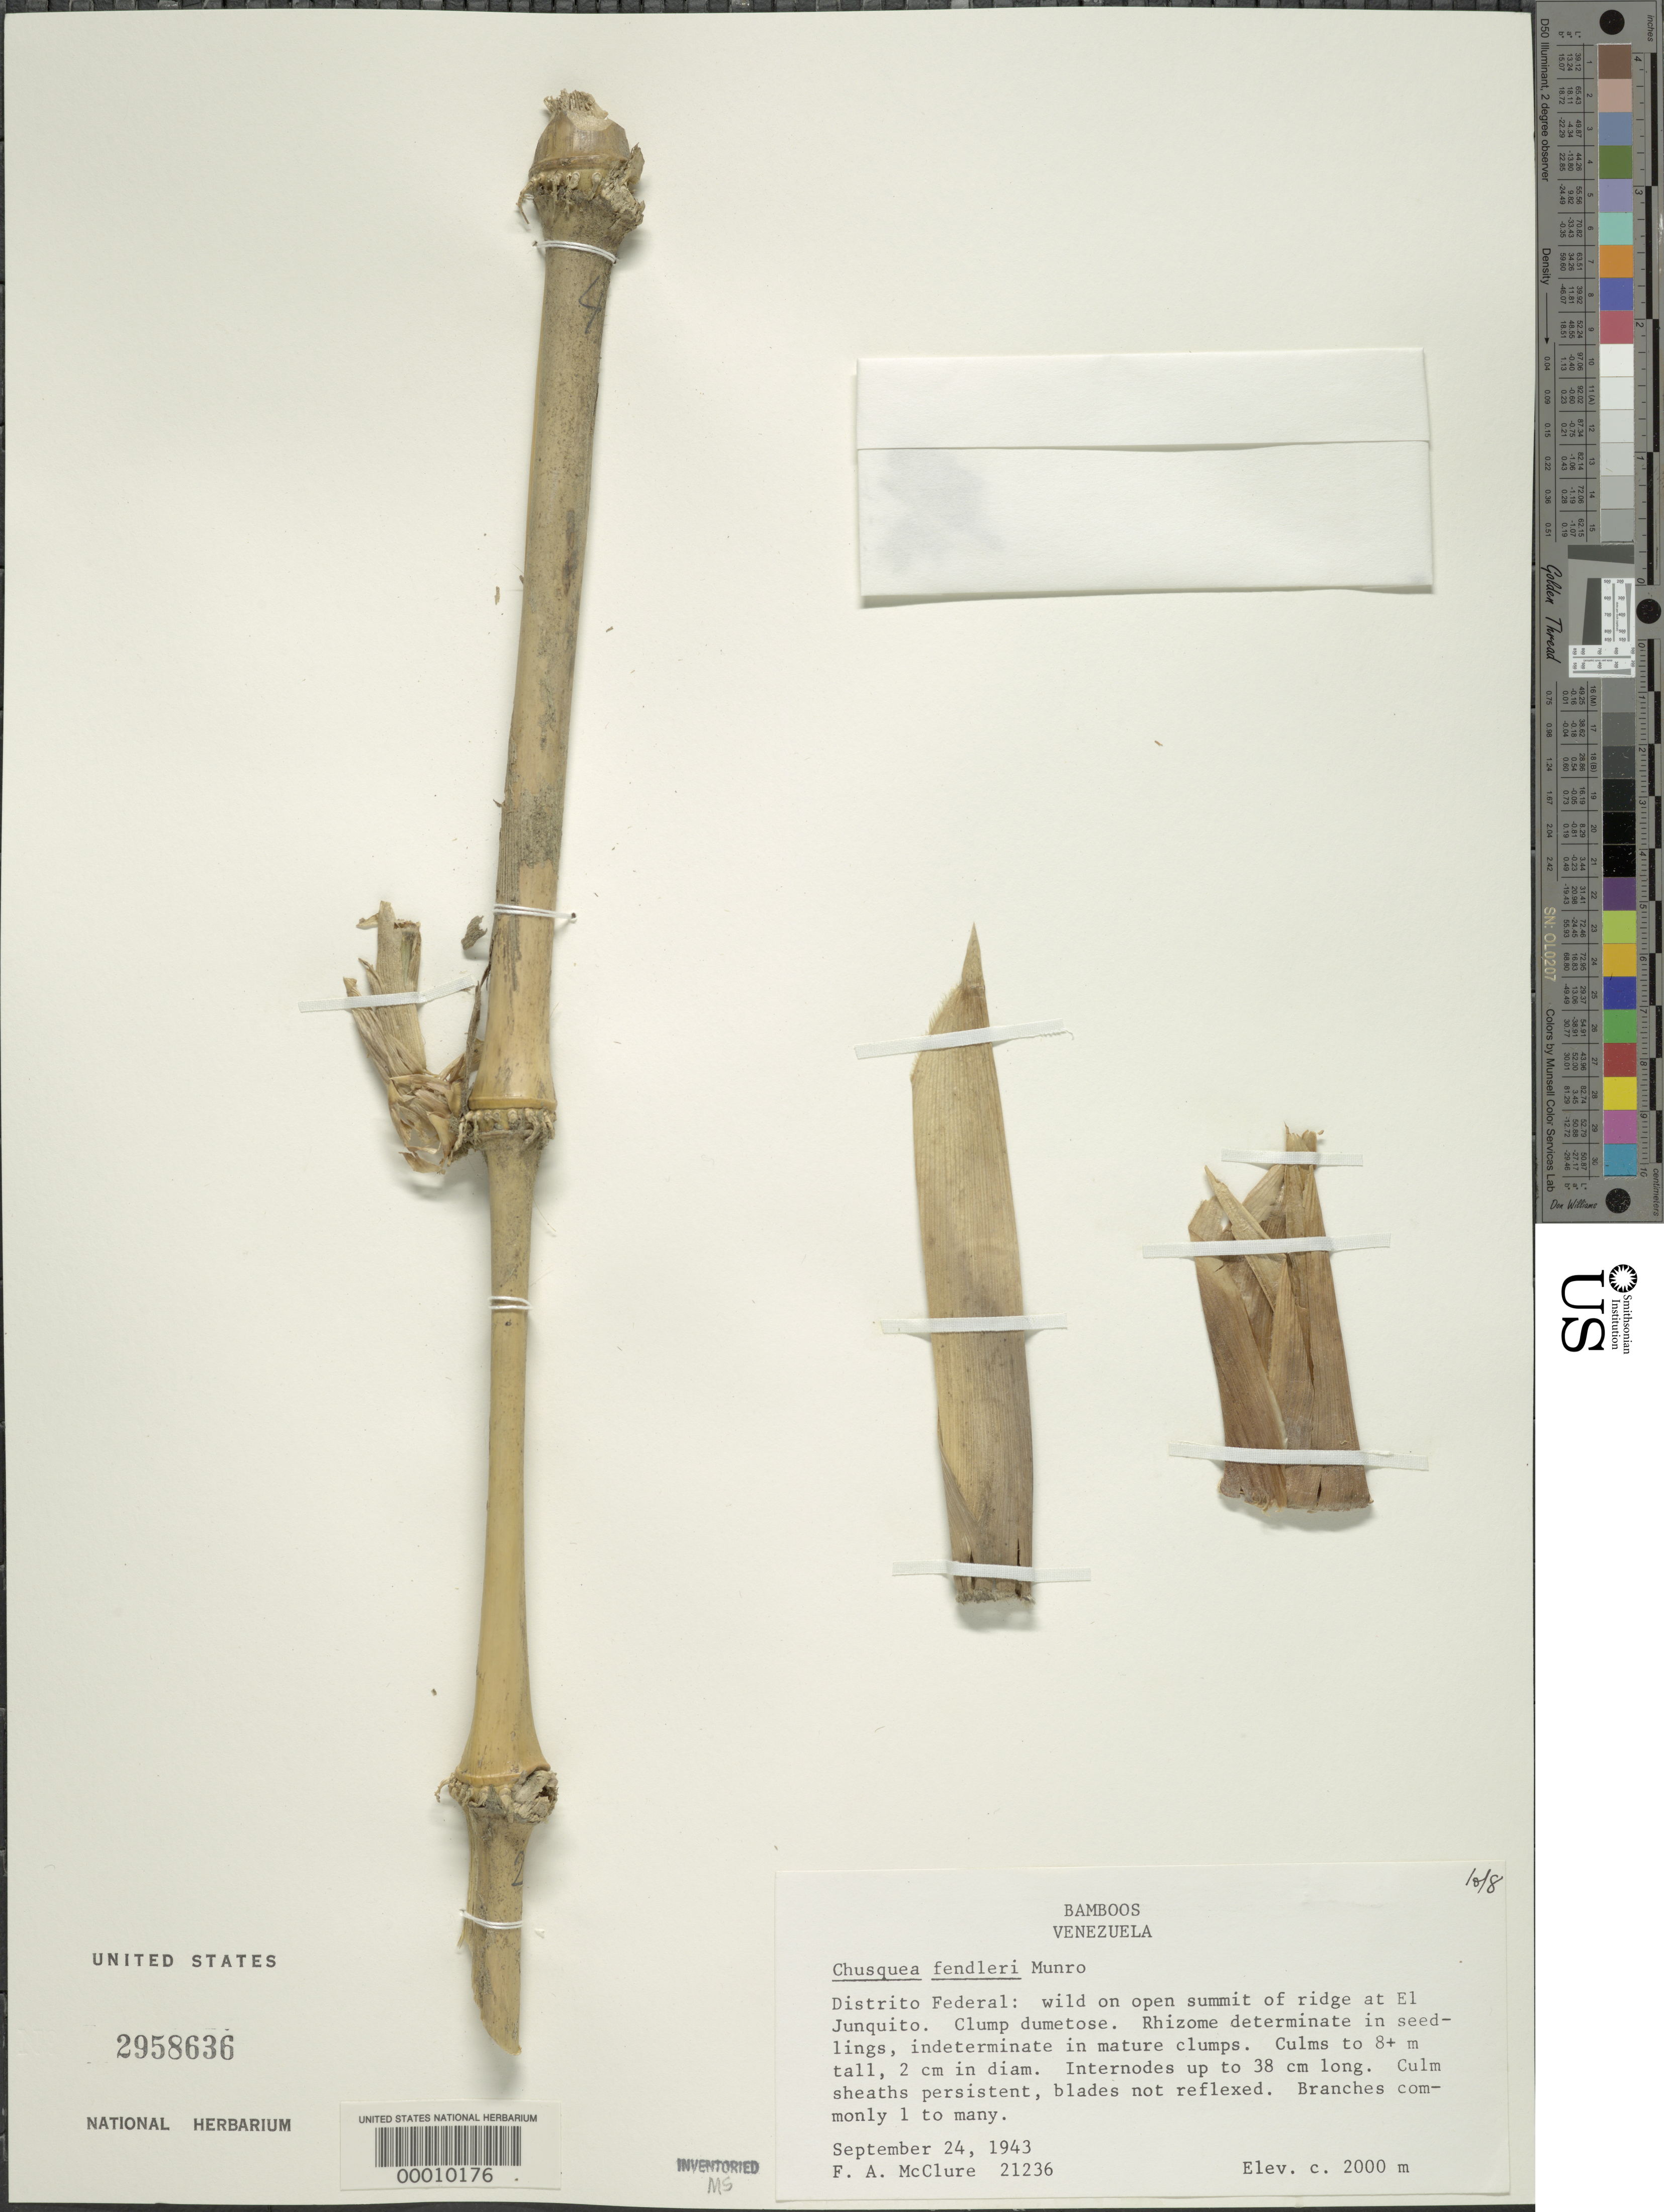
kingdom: Plantae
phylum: Tracheophyta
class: Liliopsida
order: Poales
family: Poaceae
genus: Chusquea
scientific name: Chusquea fendleri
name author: Munro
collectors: F. A. McClure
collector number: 21236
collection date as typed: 24 Sep 1943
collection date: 1943-09-24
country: Venezuela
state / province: Distrito Federal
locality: El junquito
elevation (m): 2000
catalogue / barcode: US 2958636